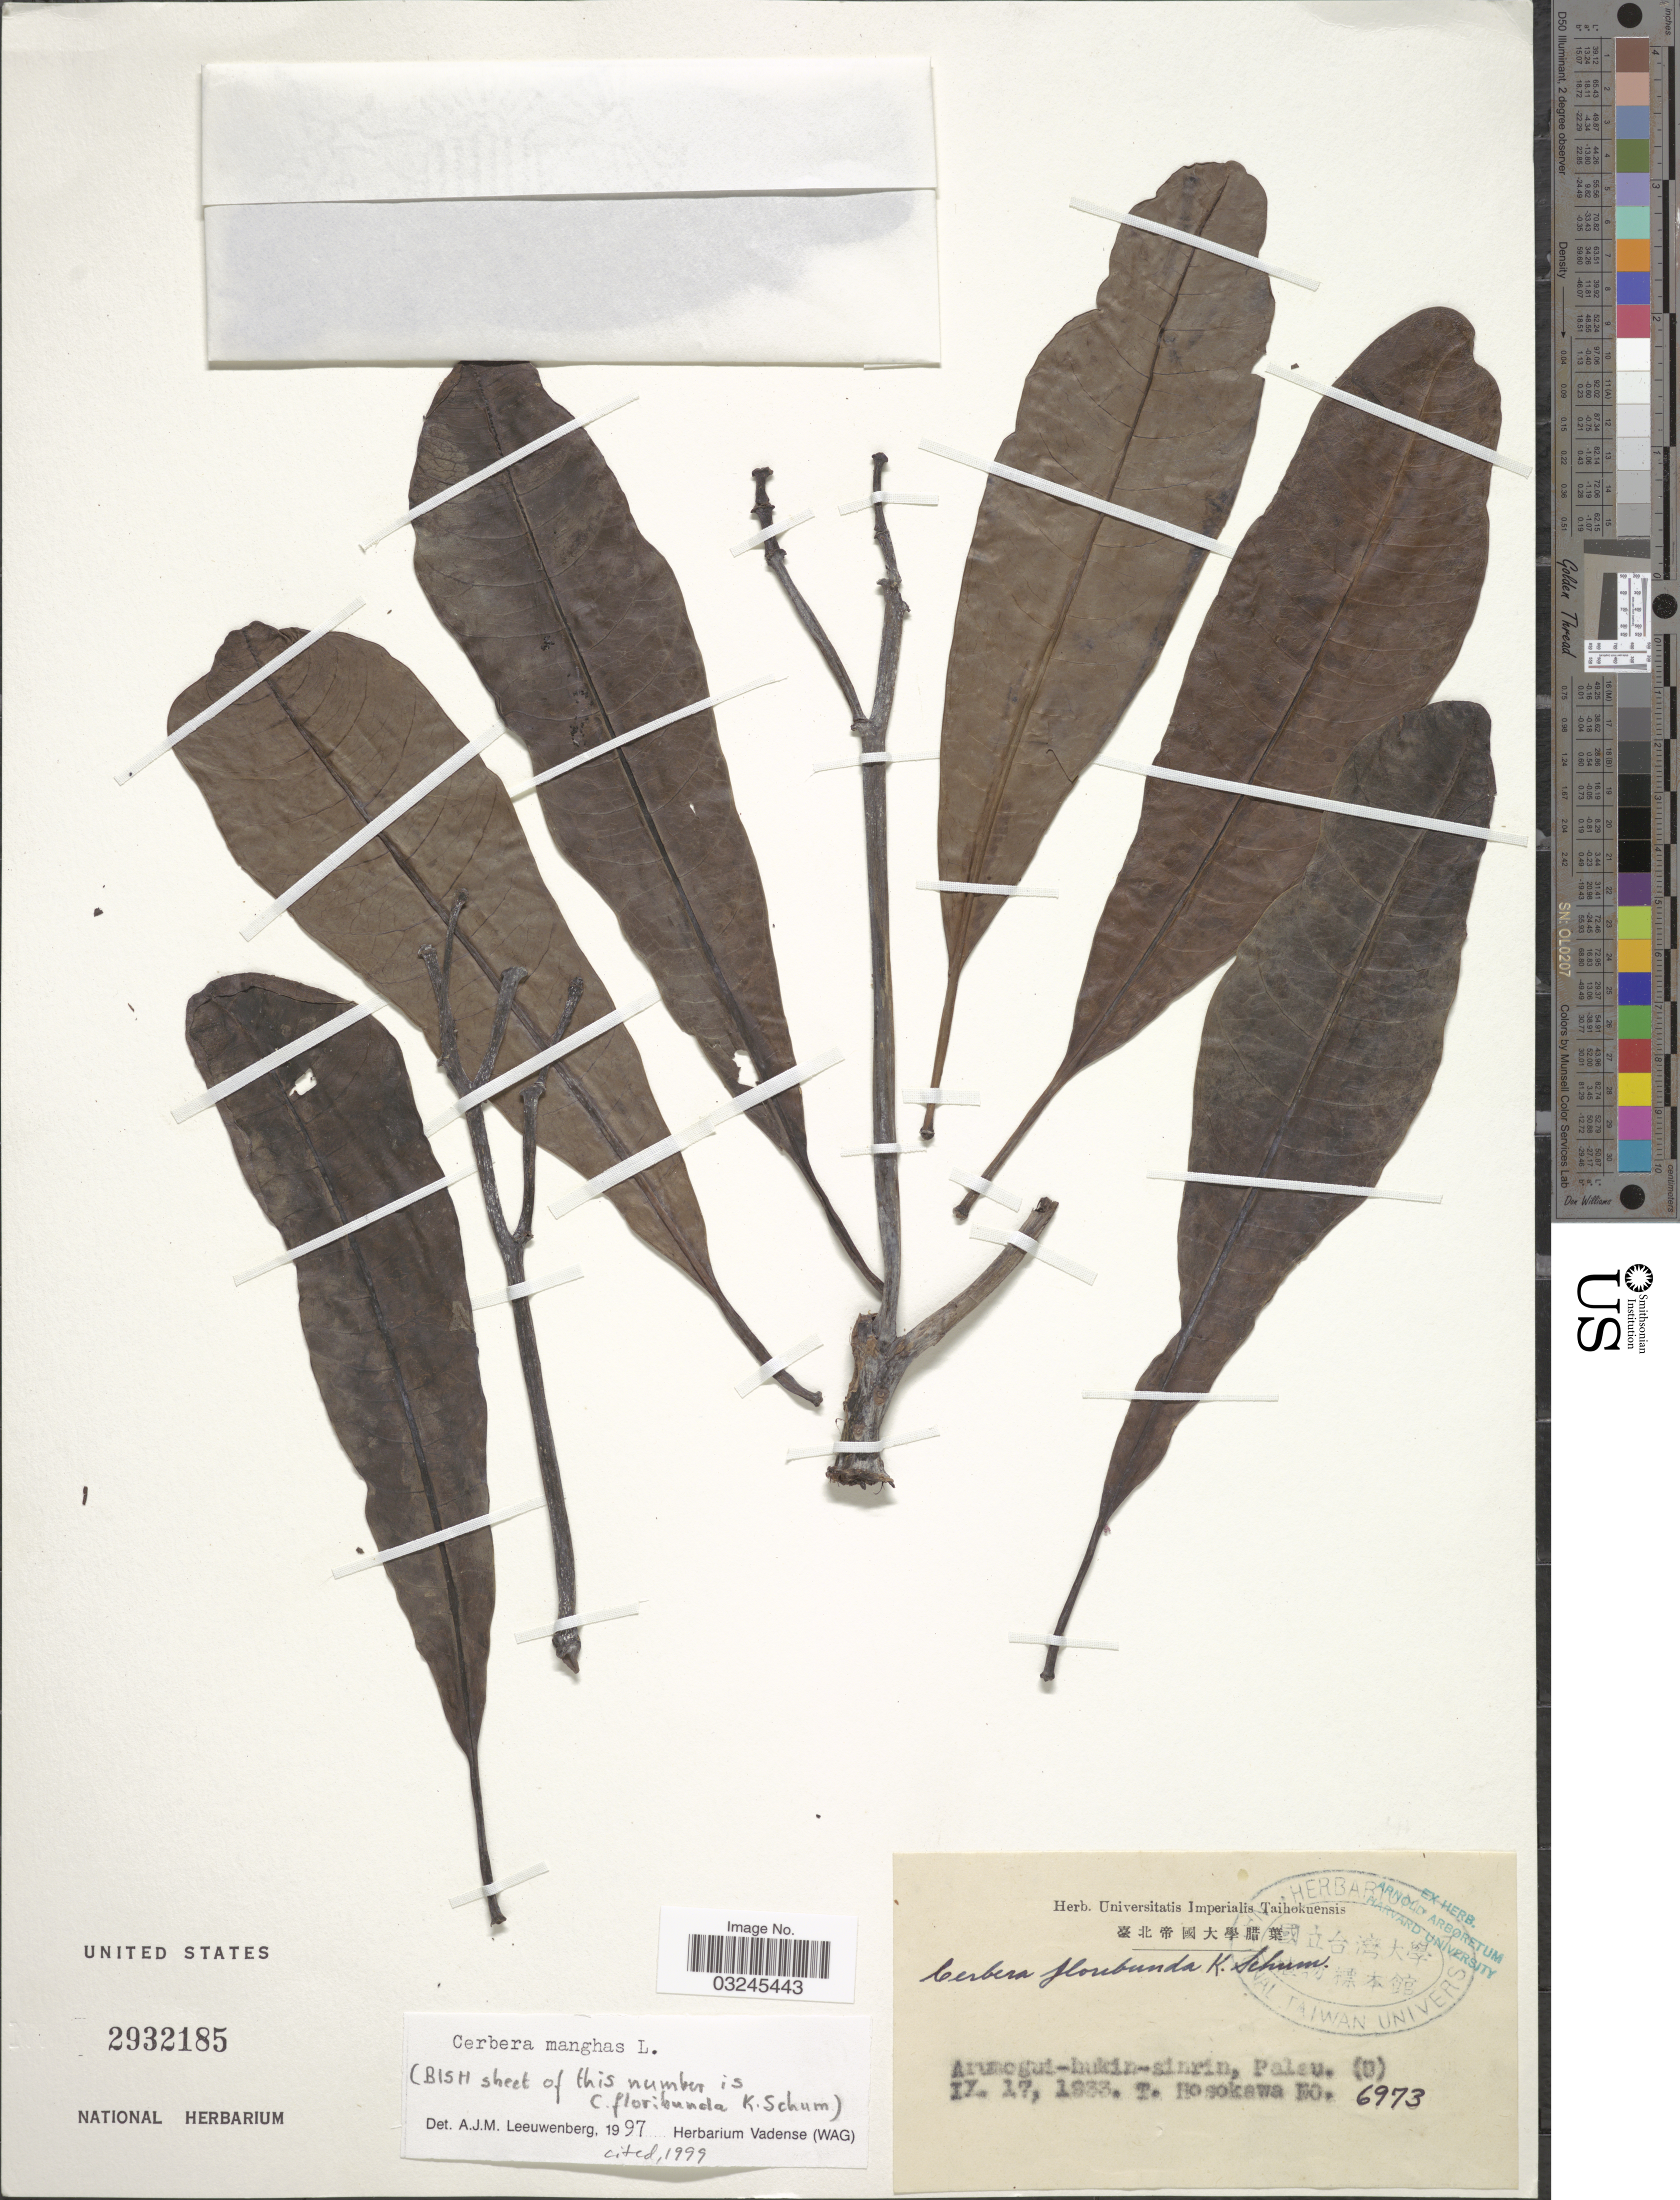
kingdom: Plantae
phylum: Tracheophyta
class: Magnoliopsida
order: Gentianales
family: Apocynaceae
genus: Cerbera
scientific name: Cerbera manghas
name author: L.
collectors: T. Hosokawa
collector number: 6973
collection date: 1933-09-17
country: Palau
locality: Arumogui-bukin-sinrin, Palau.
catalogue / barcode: US 2932185